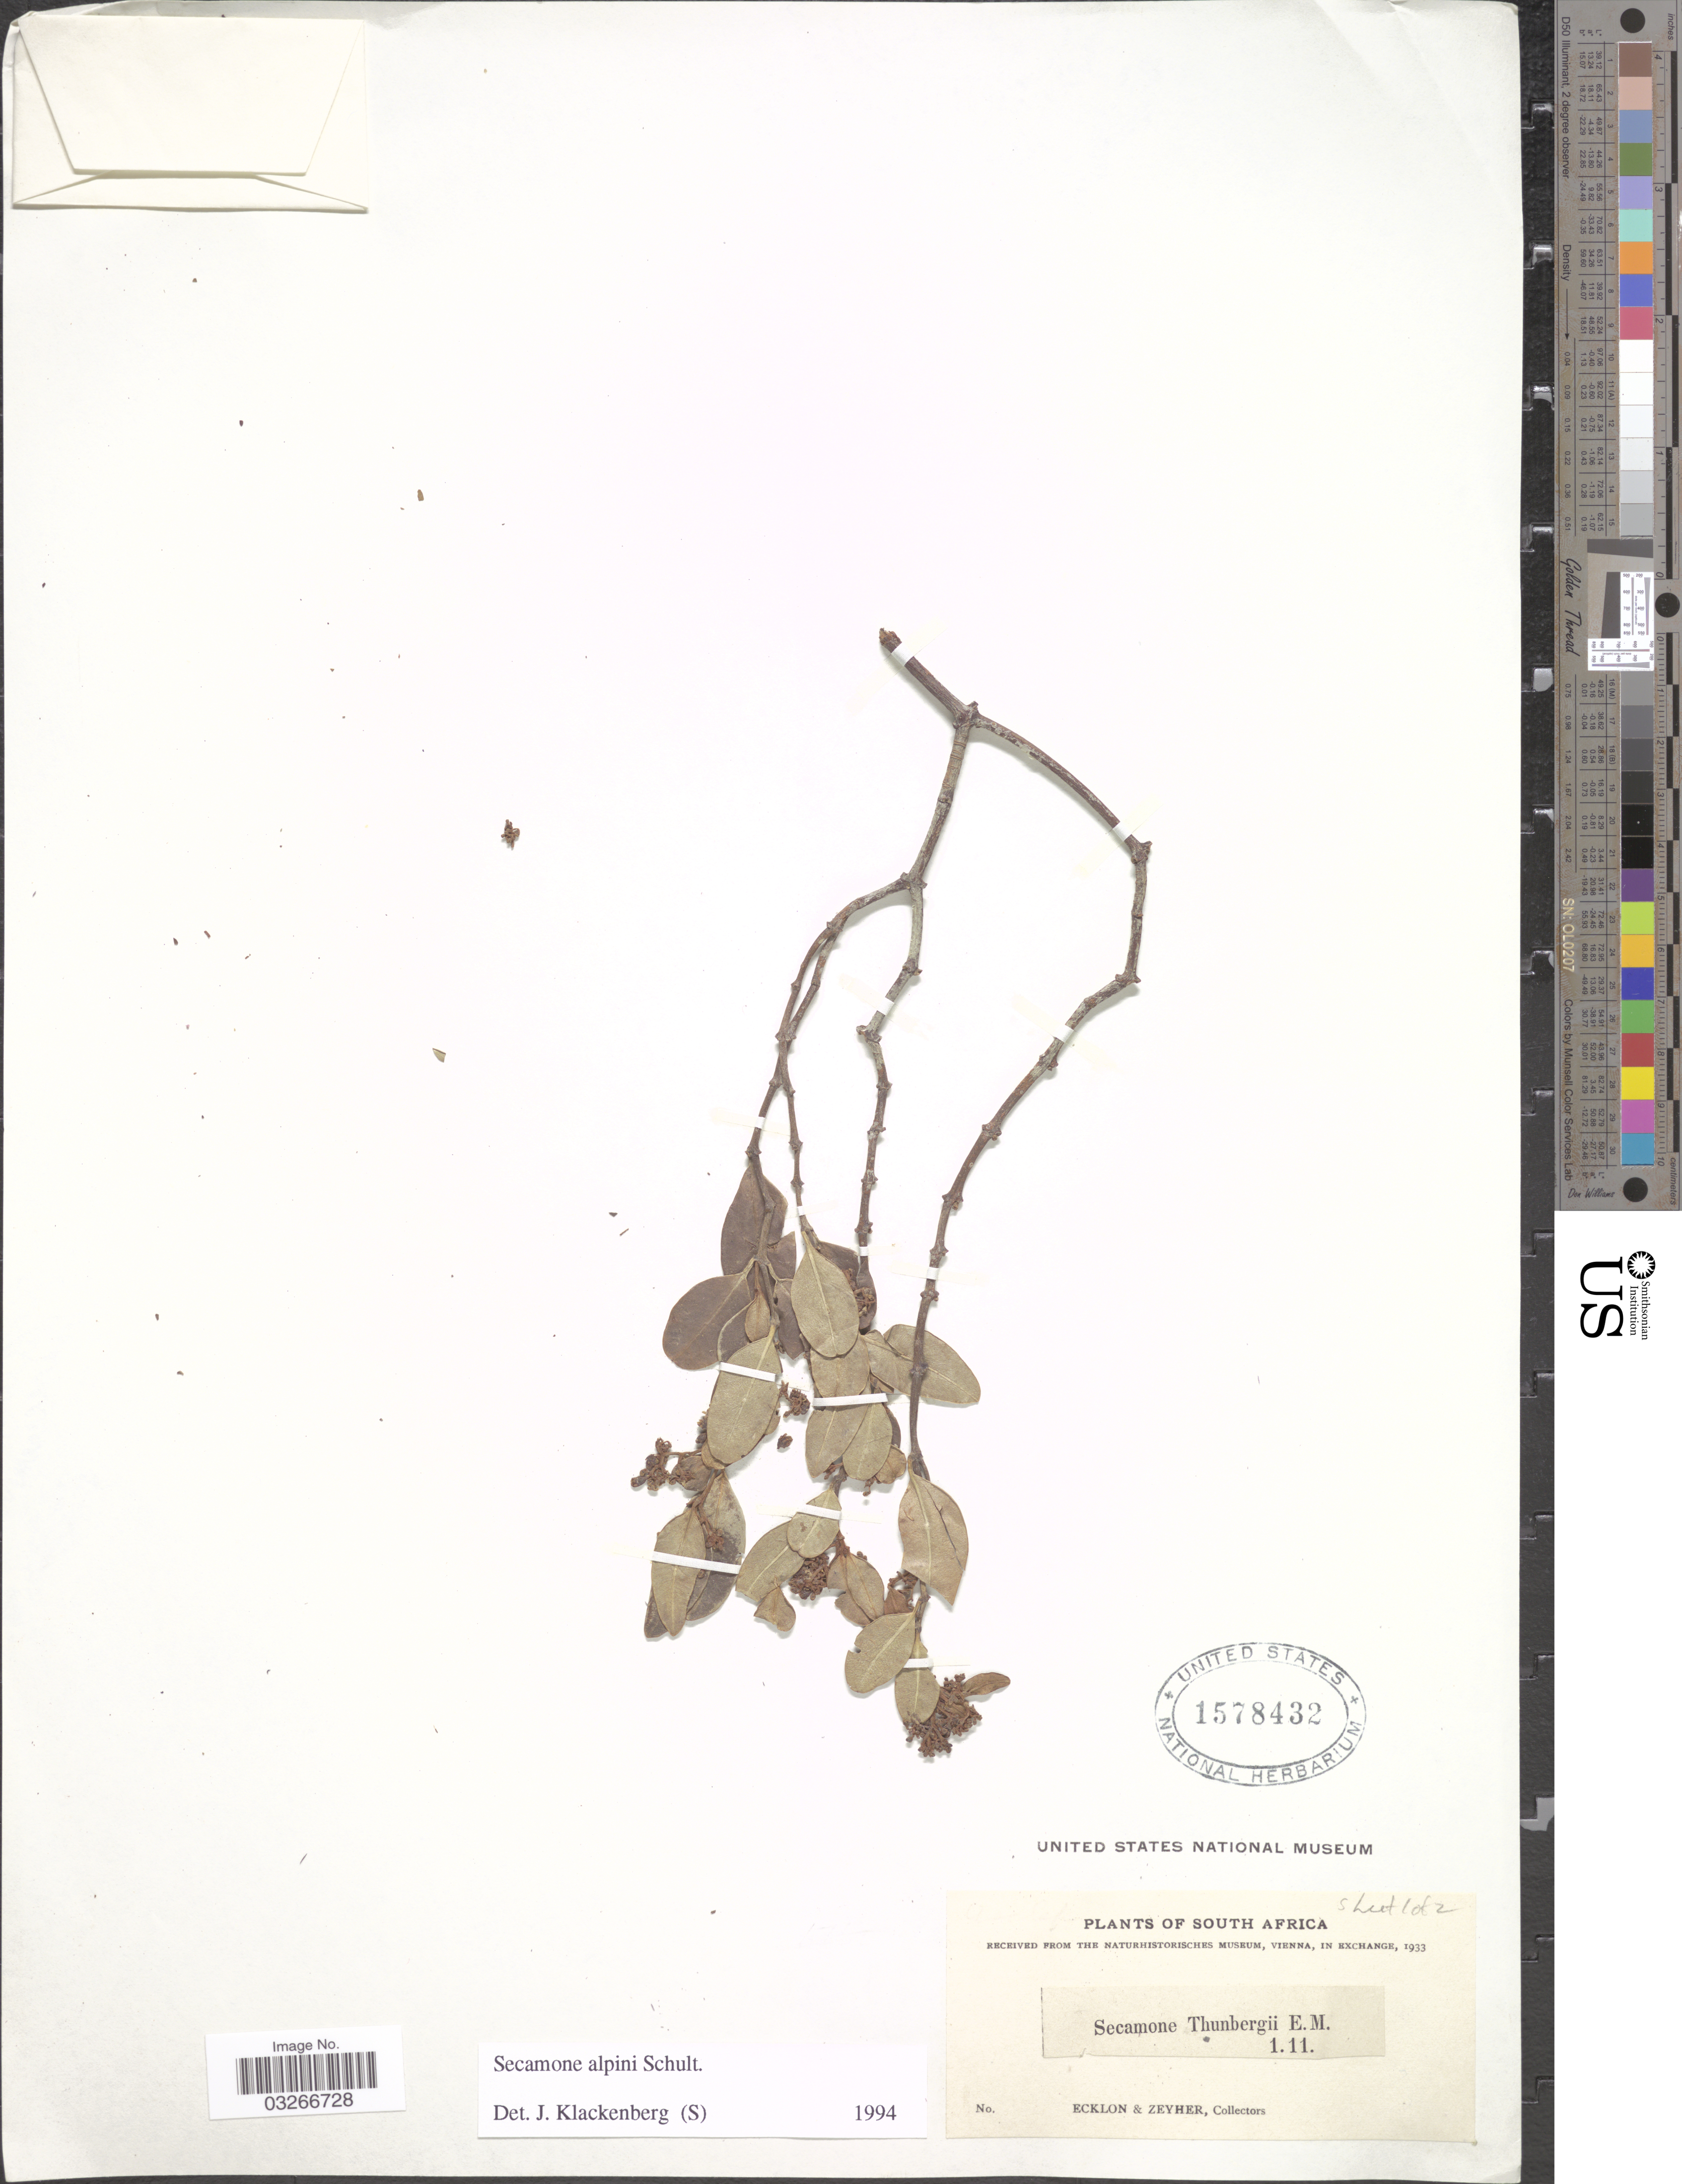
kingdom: Plantae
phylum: Tracheophyta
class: Magnoliopsida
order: Gentianales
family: Apocynaceae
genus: Secamone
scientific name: Secamone alpini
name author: Schult.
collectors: -. Ecklon & -. Zeyher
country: South Africa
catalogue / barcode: US 1578432